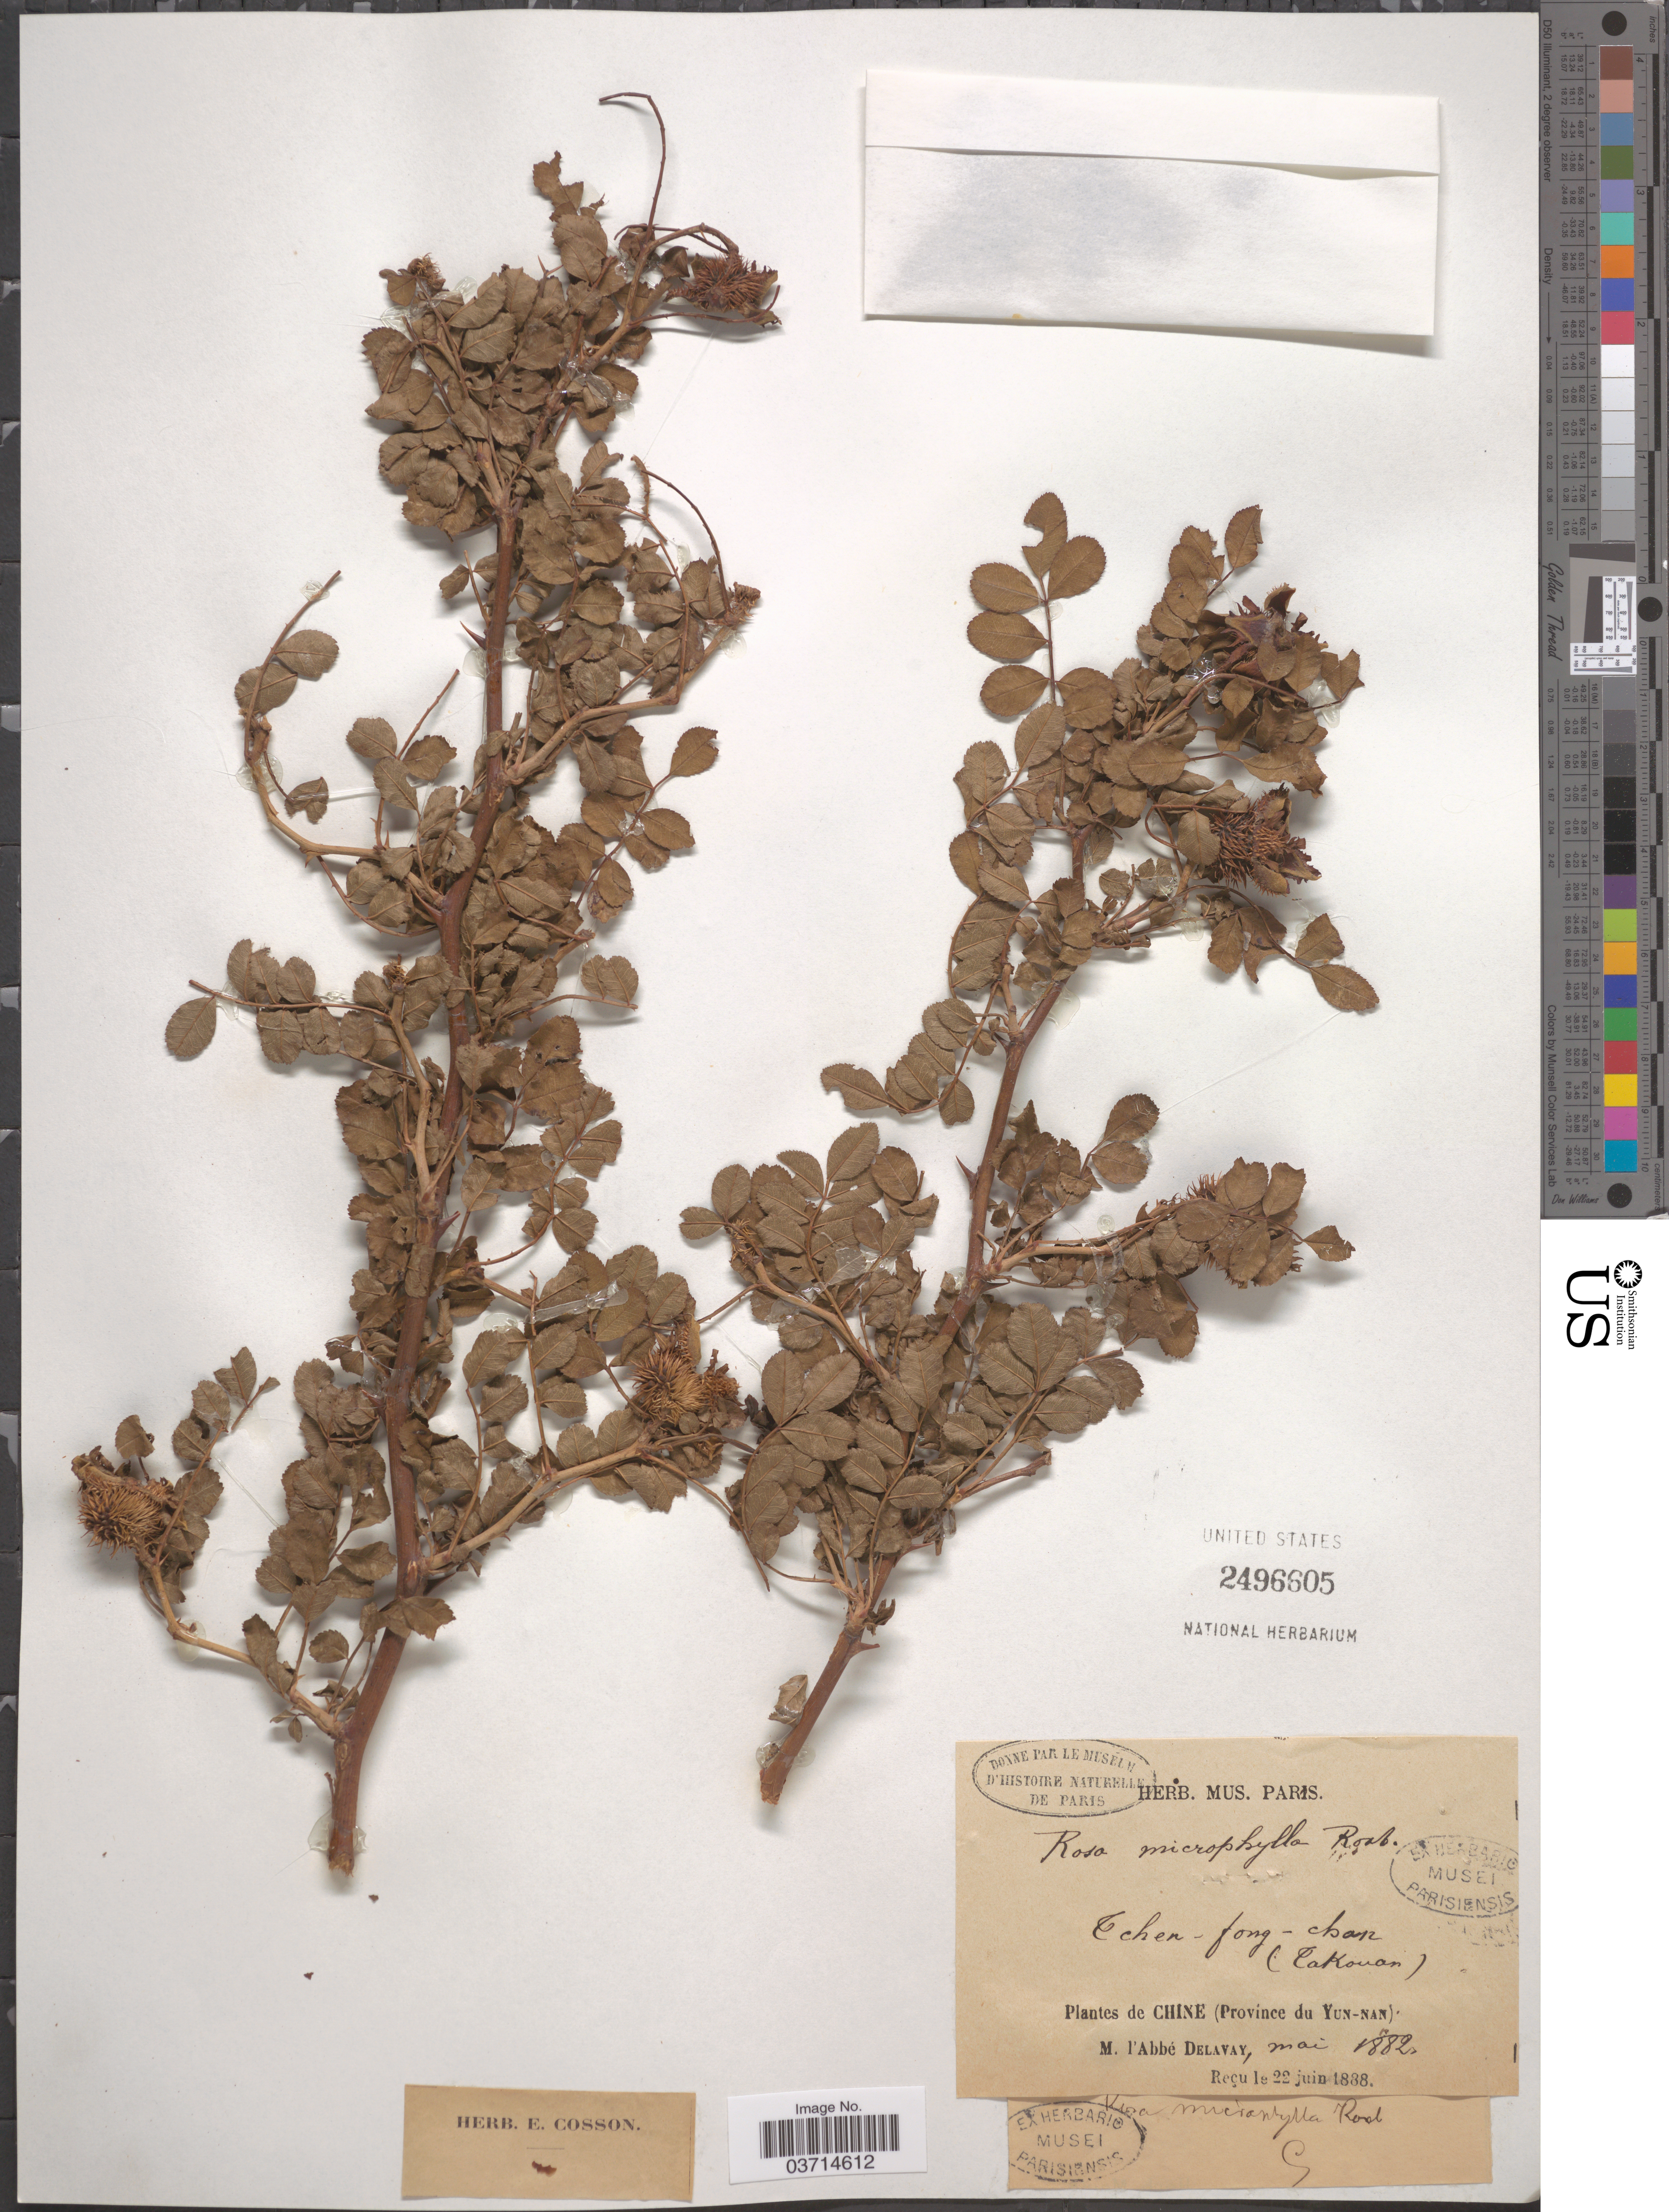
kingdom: Plantae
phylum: Tracheophyta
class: Magnoliopsida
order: Rosales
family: Rosaceae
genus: Rosa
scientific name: Rosa roxburghii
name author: Tratt.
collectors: P. Delavay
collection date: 1882-05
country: China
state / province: Yunnan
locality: Tchen-fong-chan (Takovan). Chine.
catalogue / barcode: US 2496605